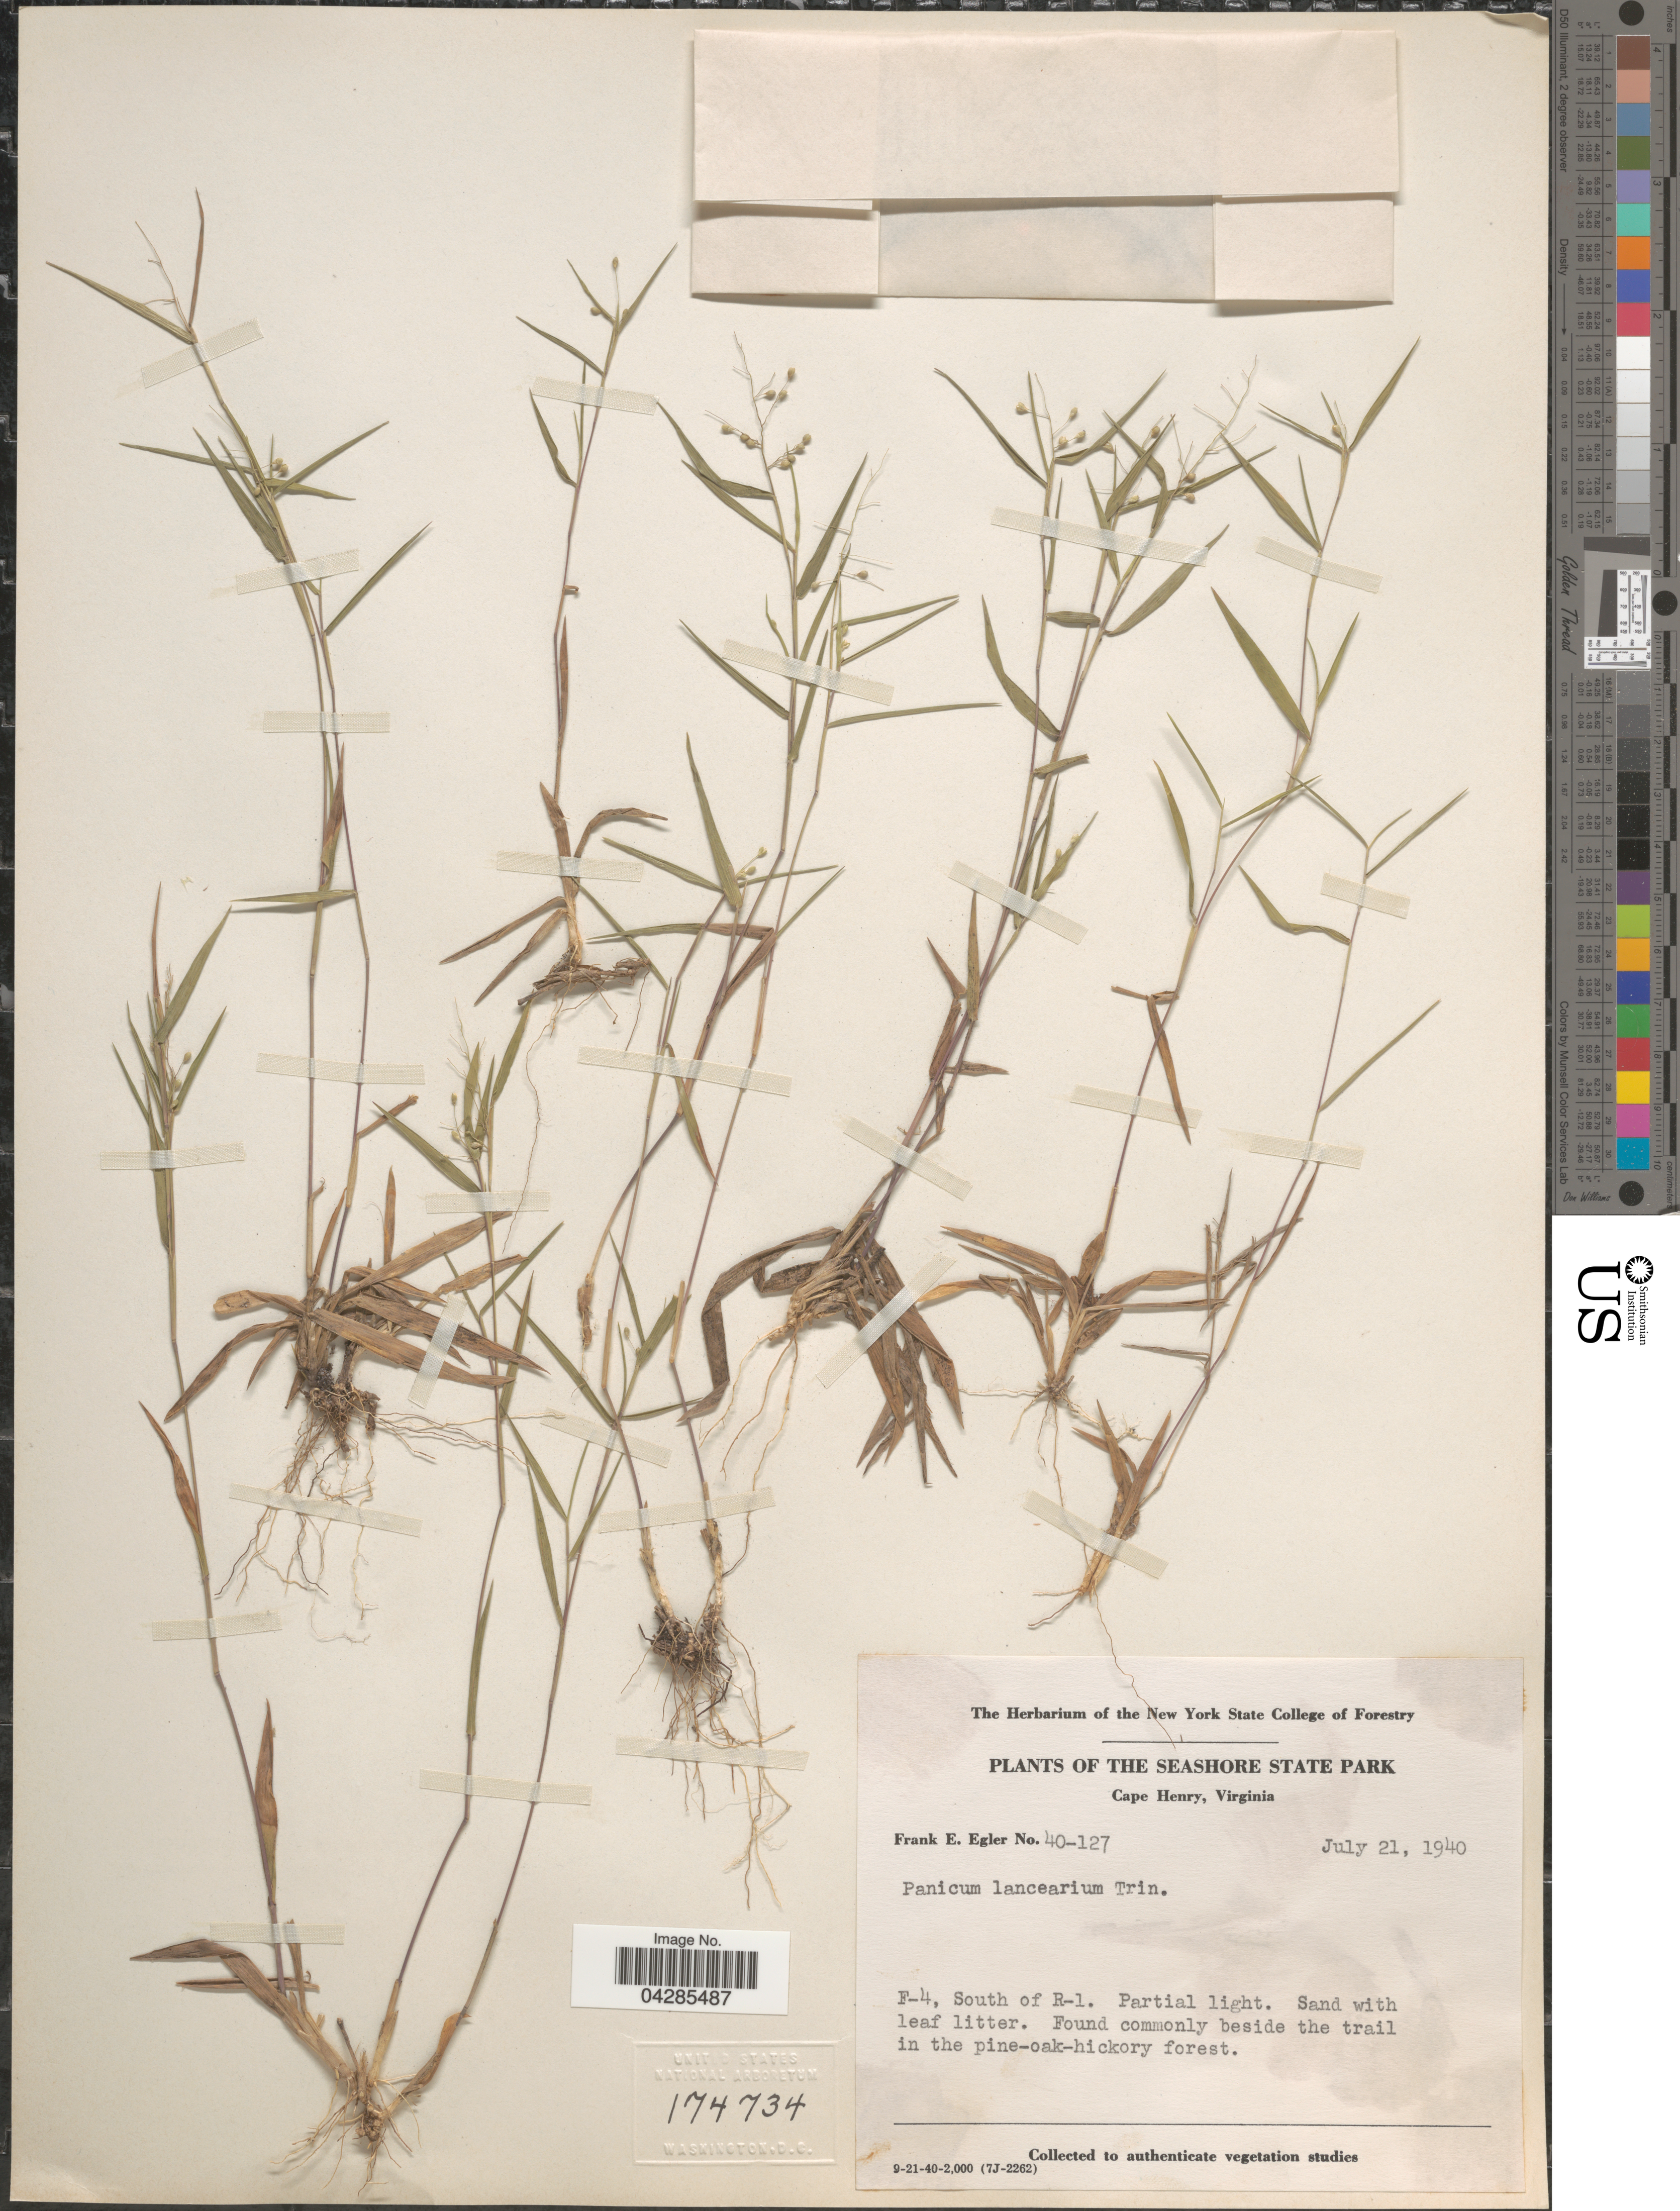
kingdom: Plantae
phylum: Tracheophyta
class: Liliopsida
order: Poales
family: Poaceae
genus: Dichanthelium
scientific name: Dichanthelium portoricense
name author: (Desv. ex Ham.) B.F. Hansen & Wunderlin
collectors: F. Egler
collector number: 40-127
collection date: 1940-07-21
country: United States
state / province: Virginia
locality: The Seashore State Park. Cape Henry. F-4, South of R-1.